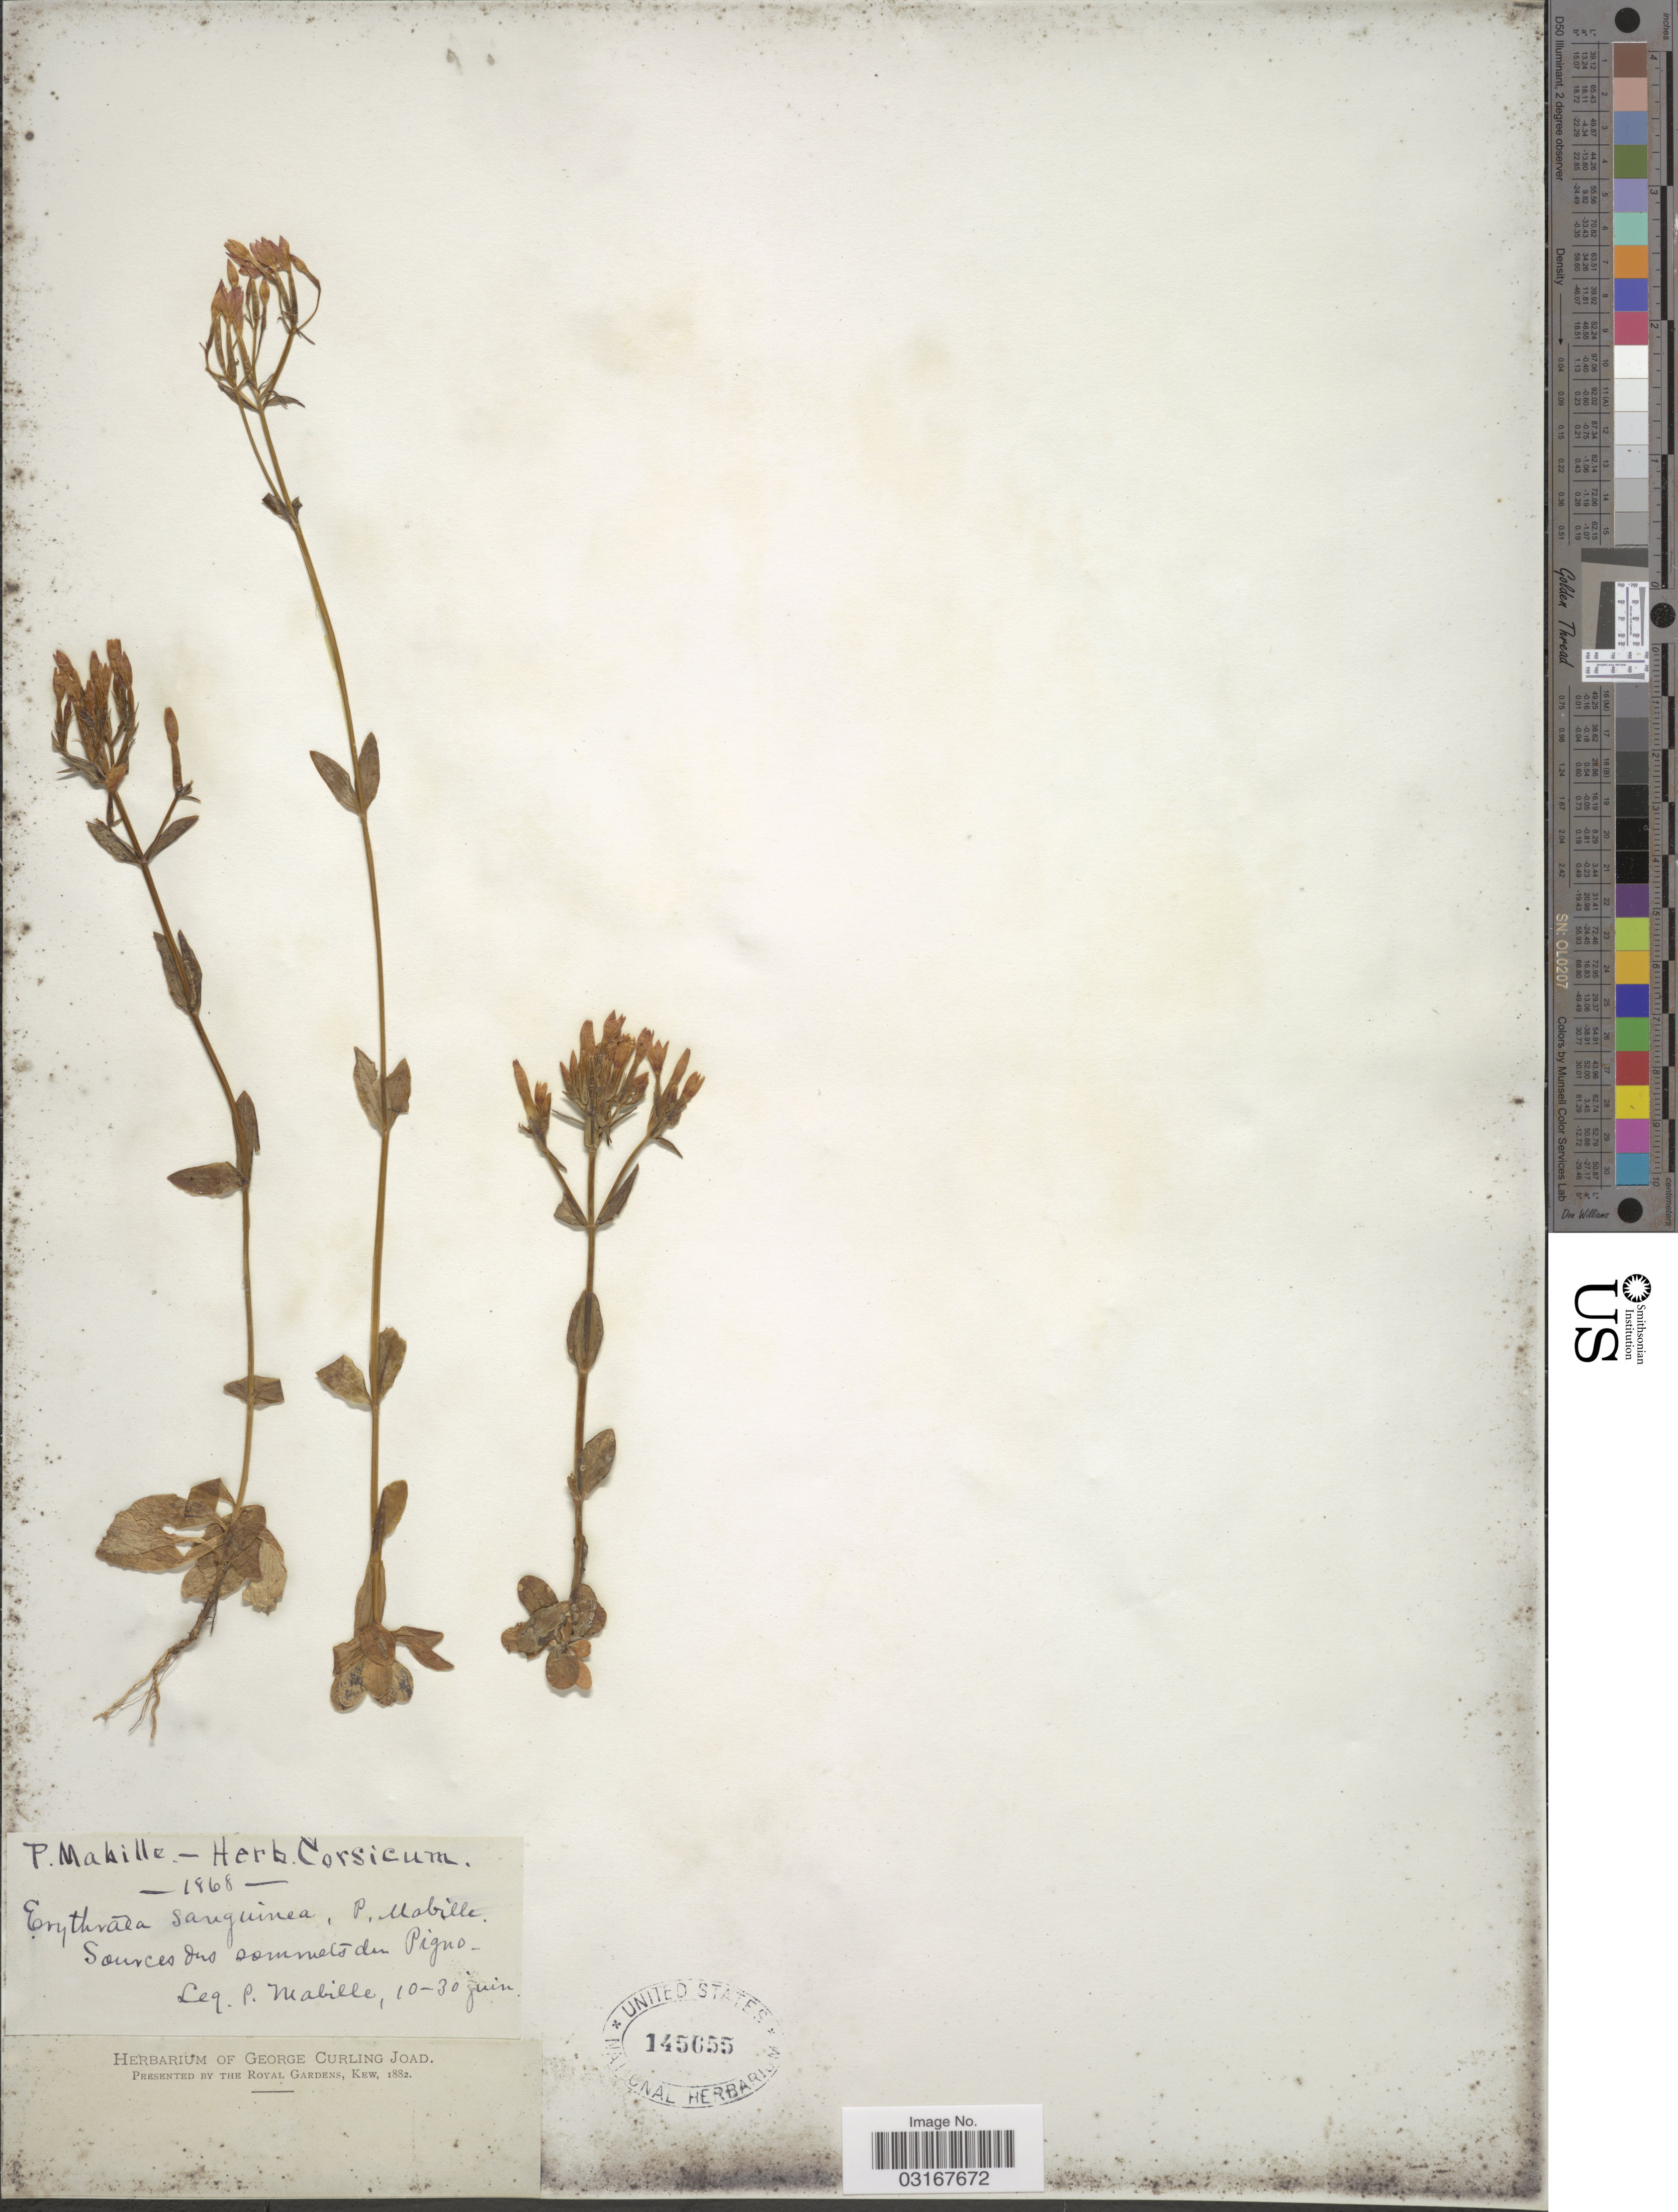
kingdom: Plantae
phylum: Tracheophyta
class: Magnoliopsida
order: Gentianales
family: Gentianaceae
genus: Centaurium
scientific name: Centaurium erythraea subsp. grandiflorum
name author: Melderis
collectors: P. Mabille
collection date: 1868-06-10/1868-06-30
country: France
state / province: Corsica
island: Corse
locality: Sources dus sommets du Pigno.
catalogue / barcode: US 145655